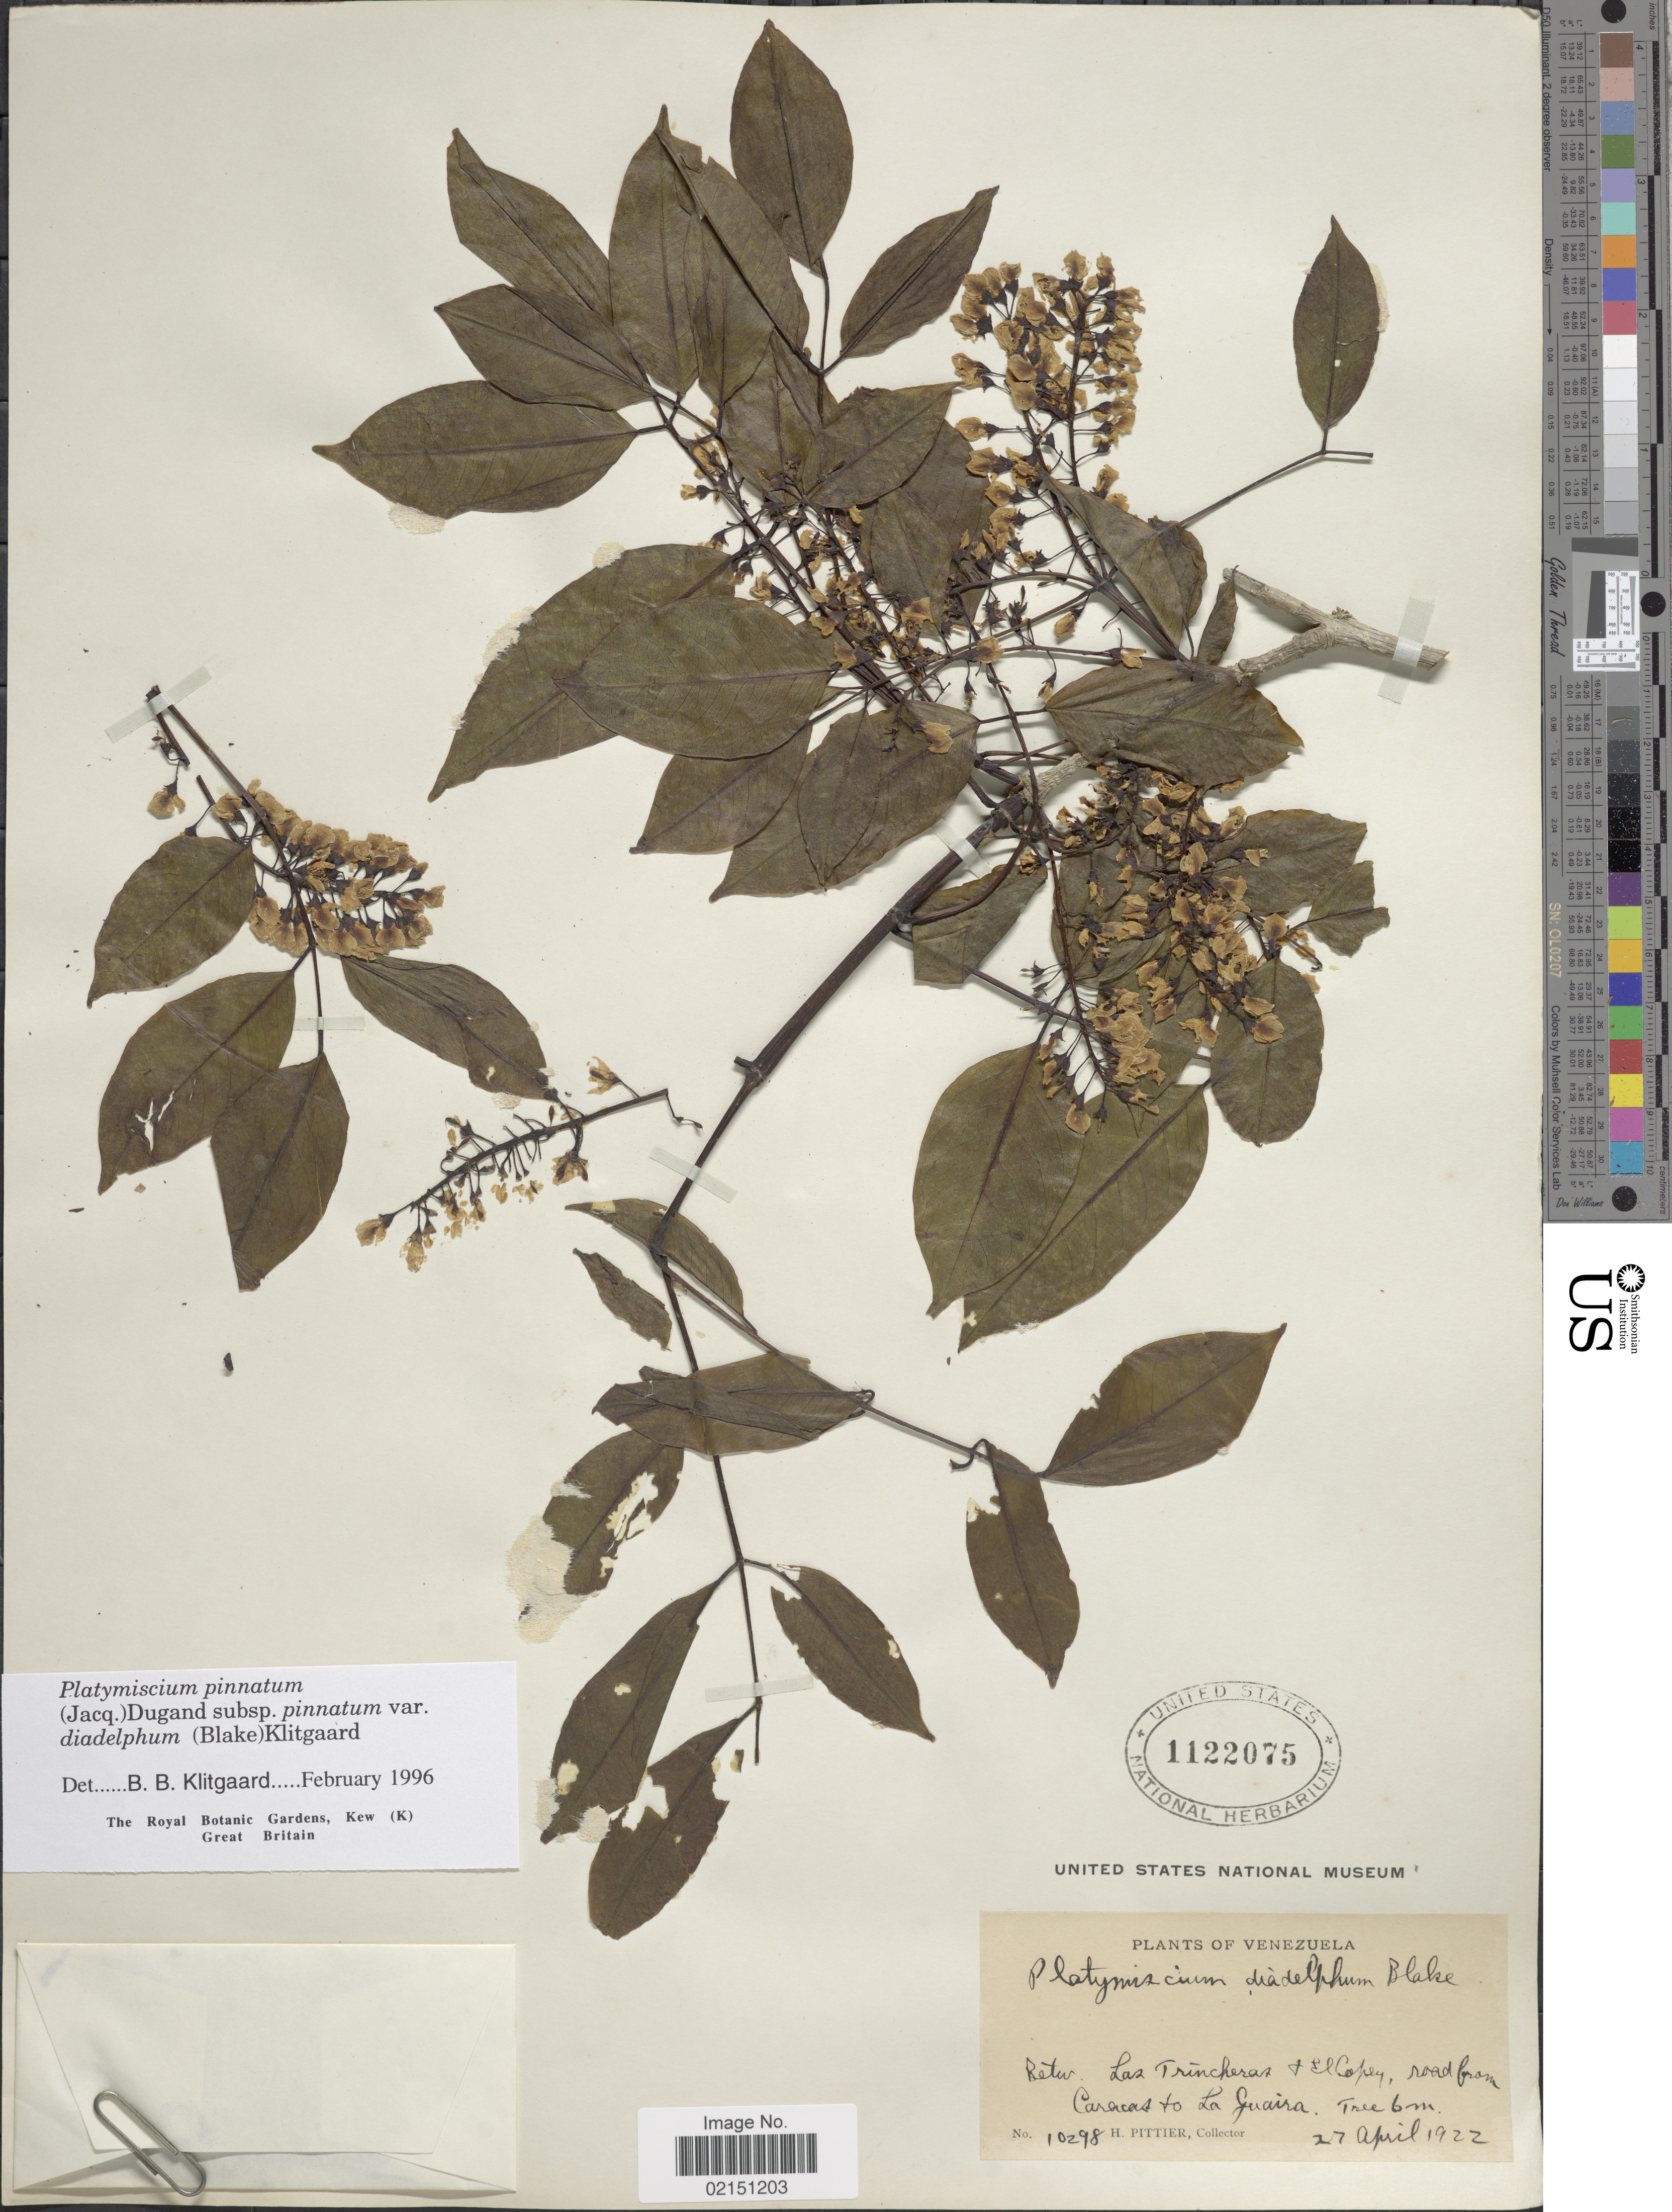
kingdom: Plantae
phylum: Tracheophyta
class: Magnoliopsida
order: Fabales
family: Fabaceae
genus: Platymiscium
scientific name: Platymiscium pinnatum var. diadelphum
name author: (S.F. Blake) Klitg.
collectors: H. F. Pittier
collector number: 10298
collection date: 1922-04-27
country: Venezuela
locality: Betw. las Trincheras + El Copey, road from Caracas to La Guaira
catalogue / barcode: US 1122075